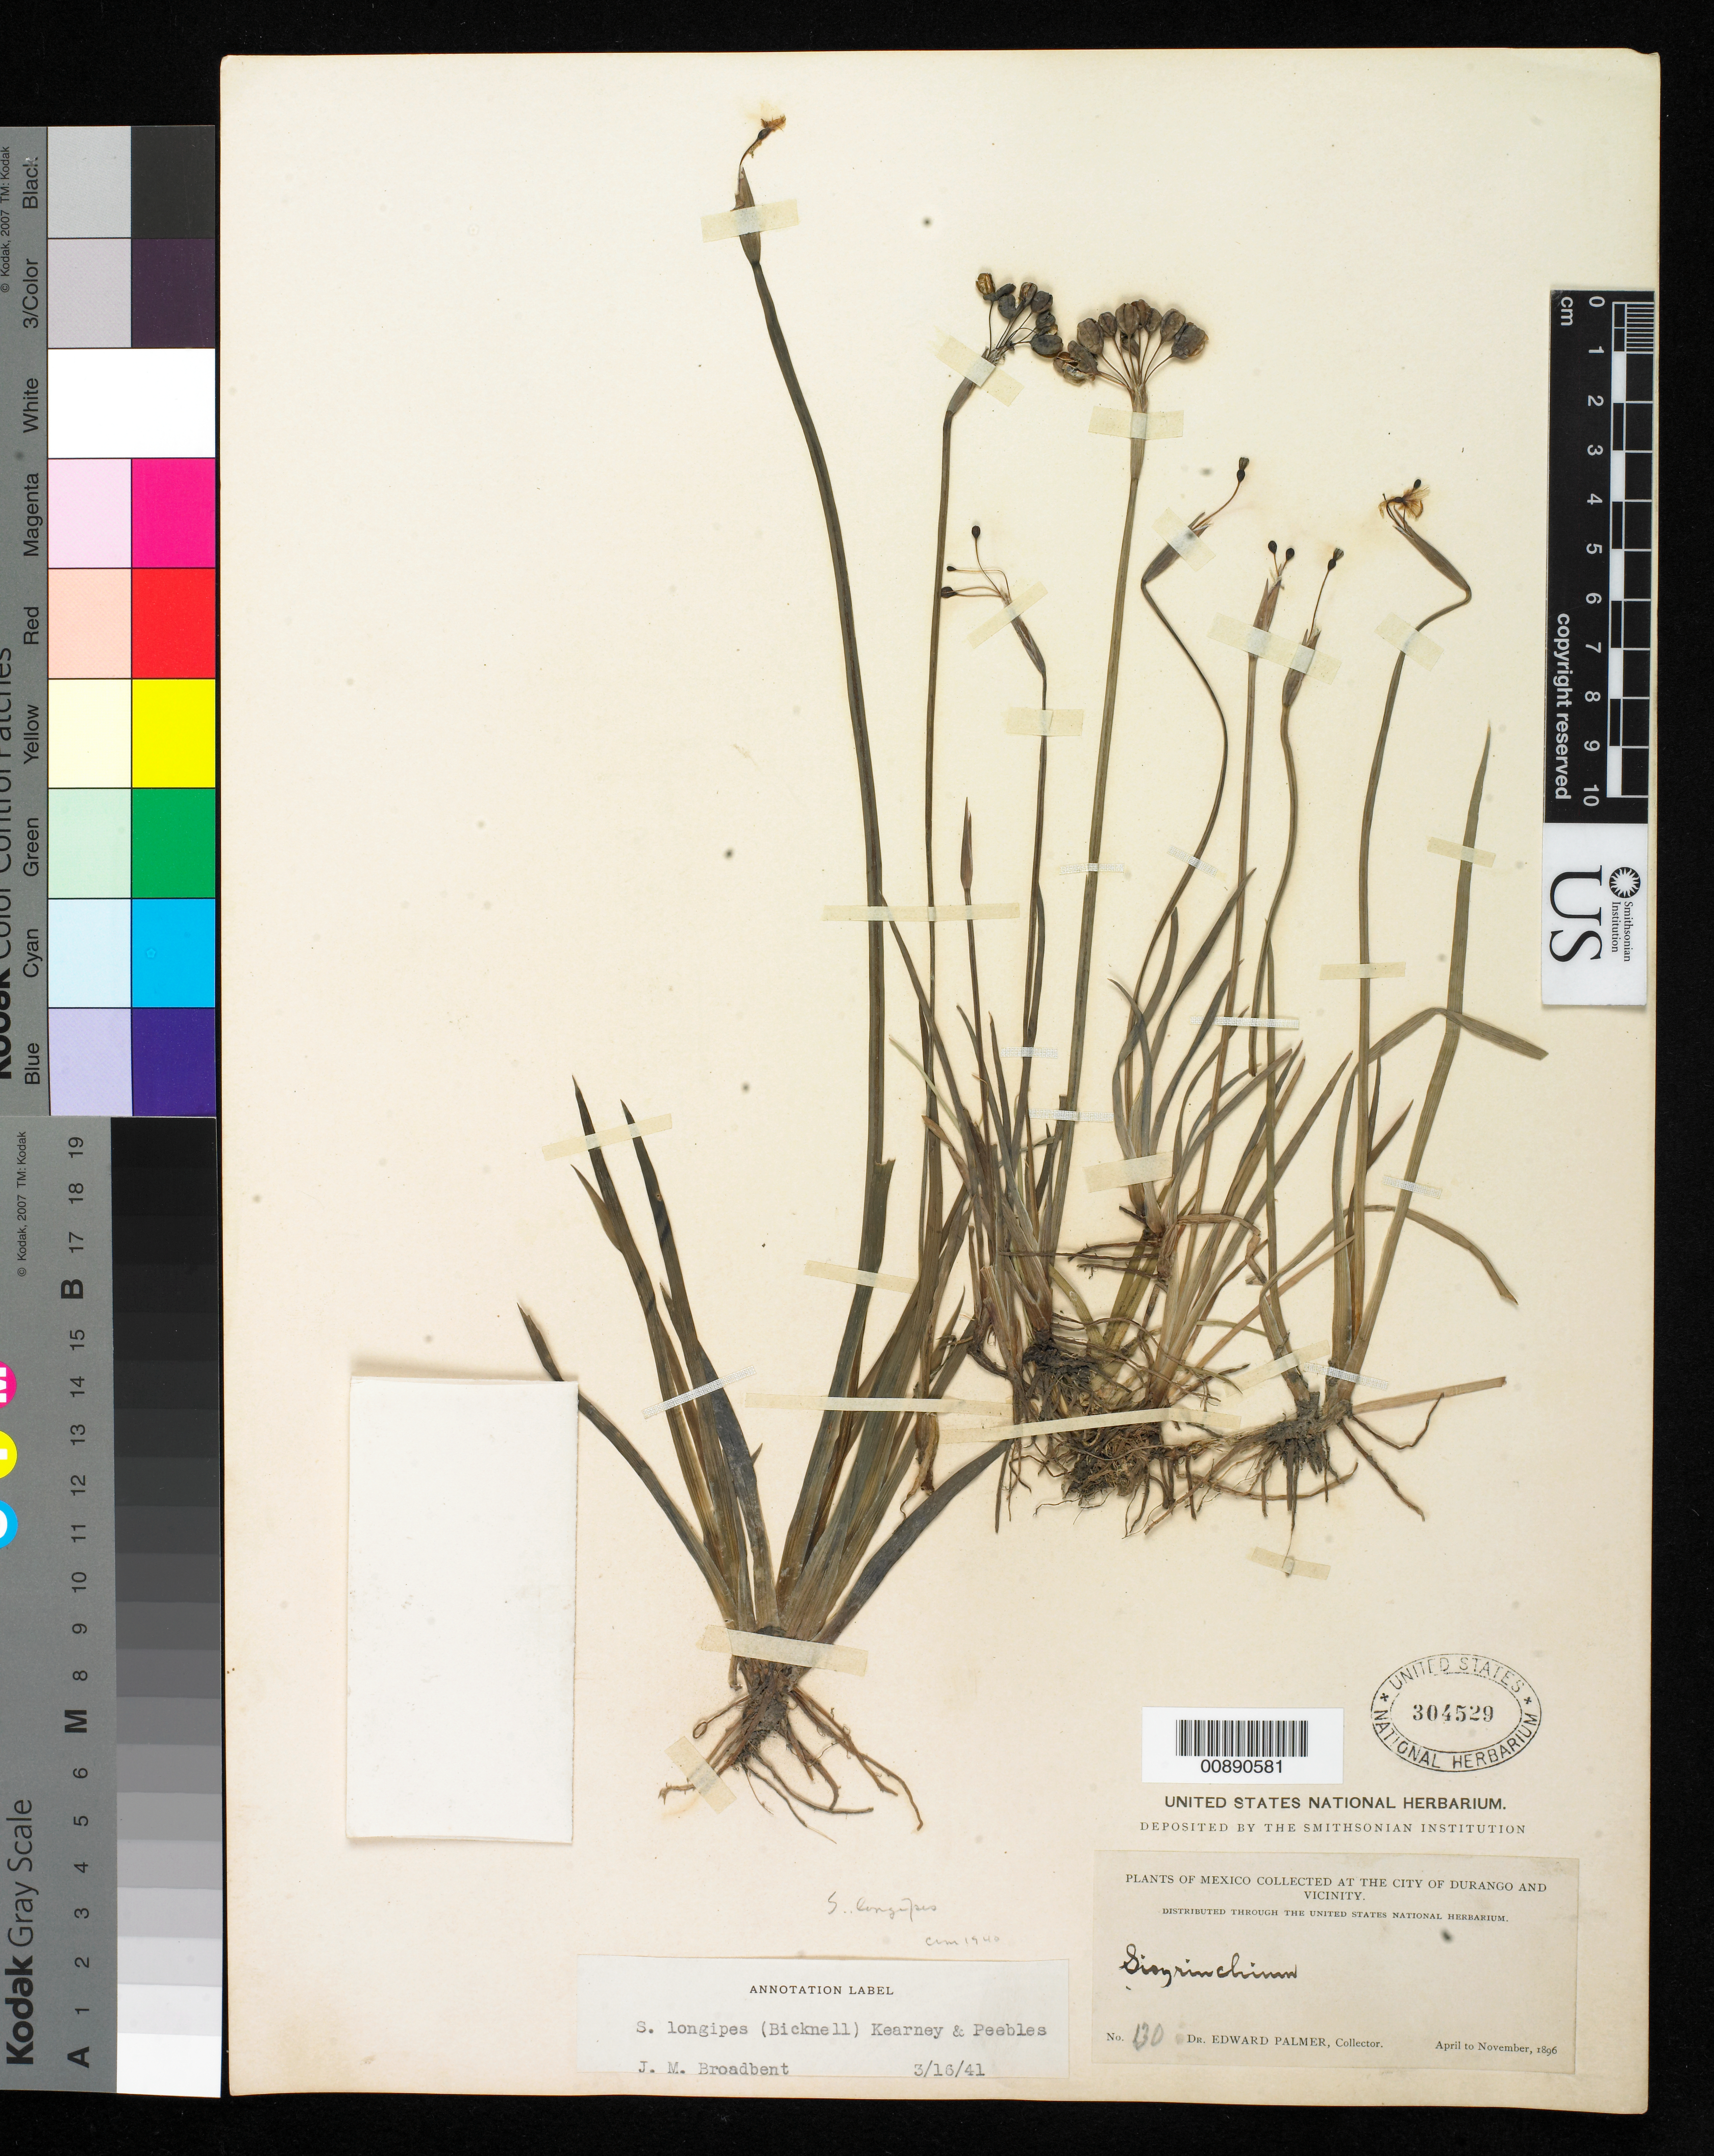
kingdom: Plantae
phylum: Tracheophyta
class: Liliopsida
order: Asparagales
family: Iridaceae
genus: Sisyrinchium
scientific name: Sisyrinchium longipes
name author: (E.P. Bicknell) Kearney & Peebles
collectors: E. Palmer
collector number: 130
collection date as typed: Apr 1896 to -- Nov 1896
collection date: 1896-04/1896-11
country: Mexico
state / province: Durango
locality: City of Durango and vicinity.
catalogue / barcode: US 304529